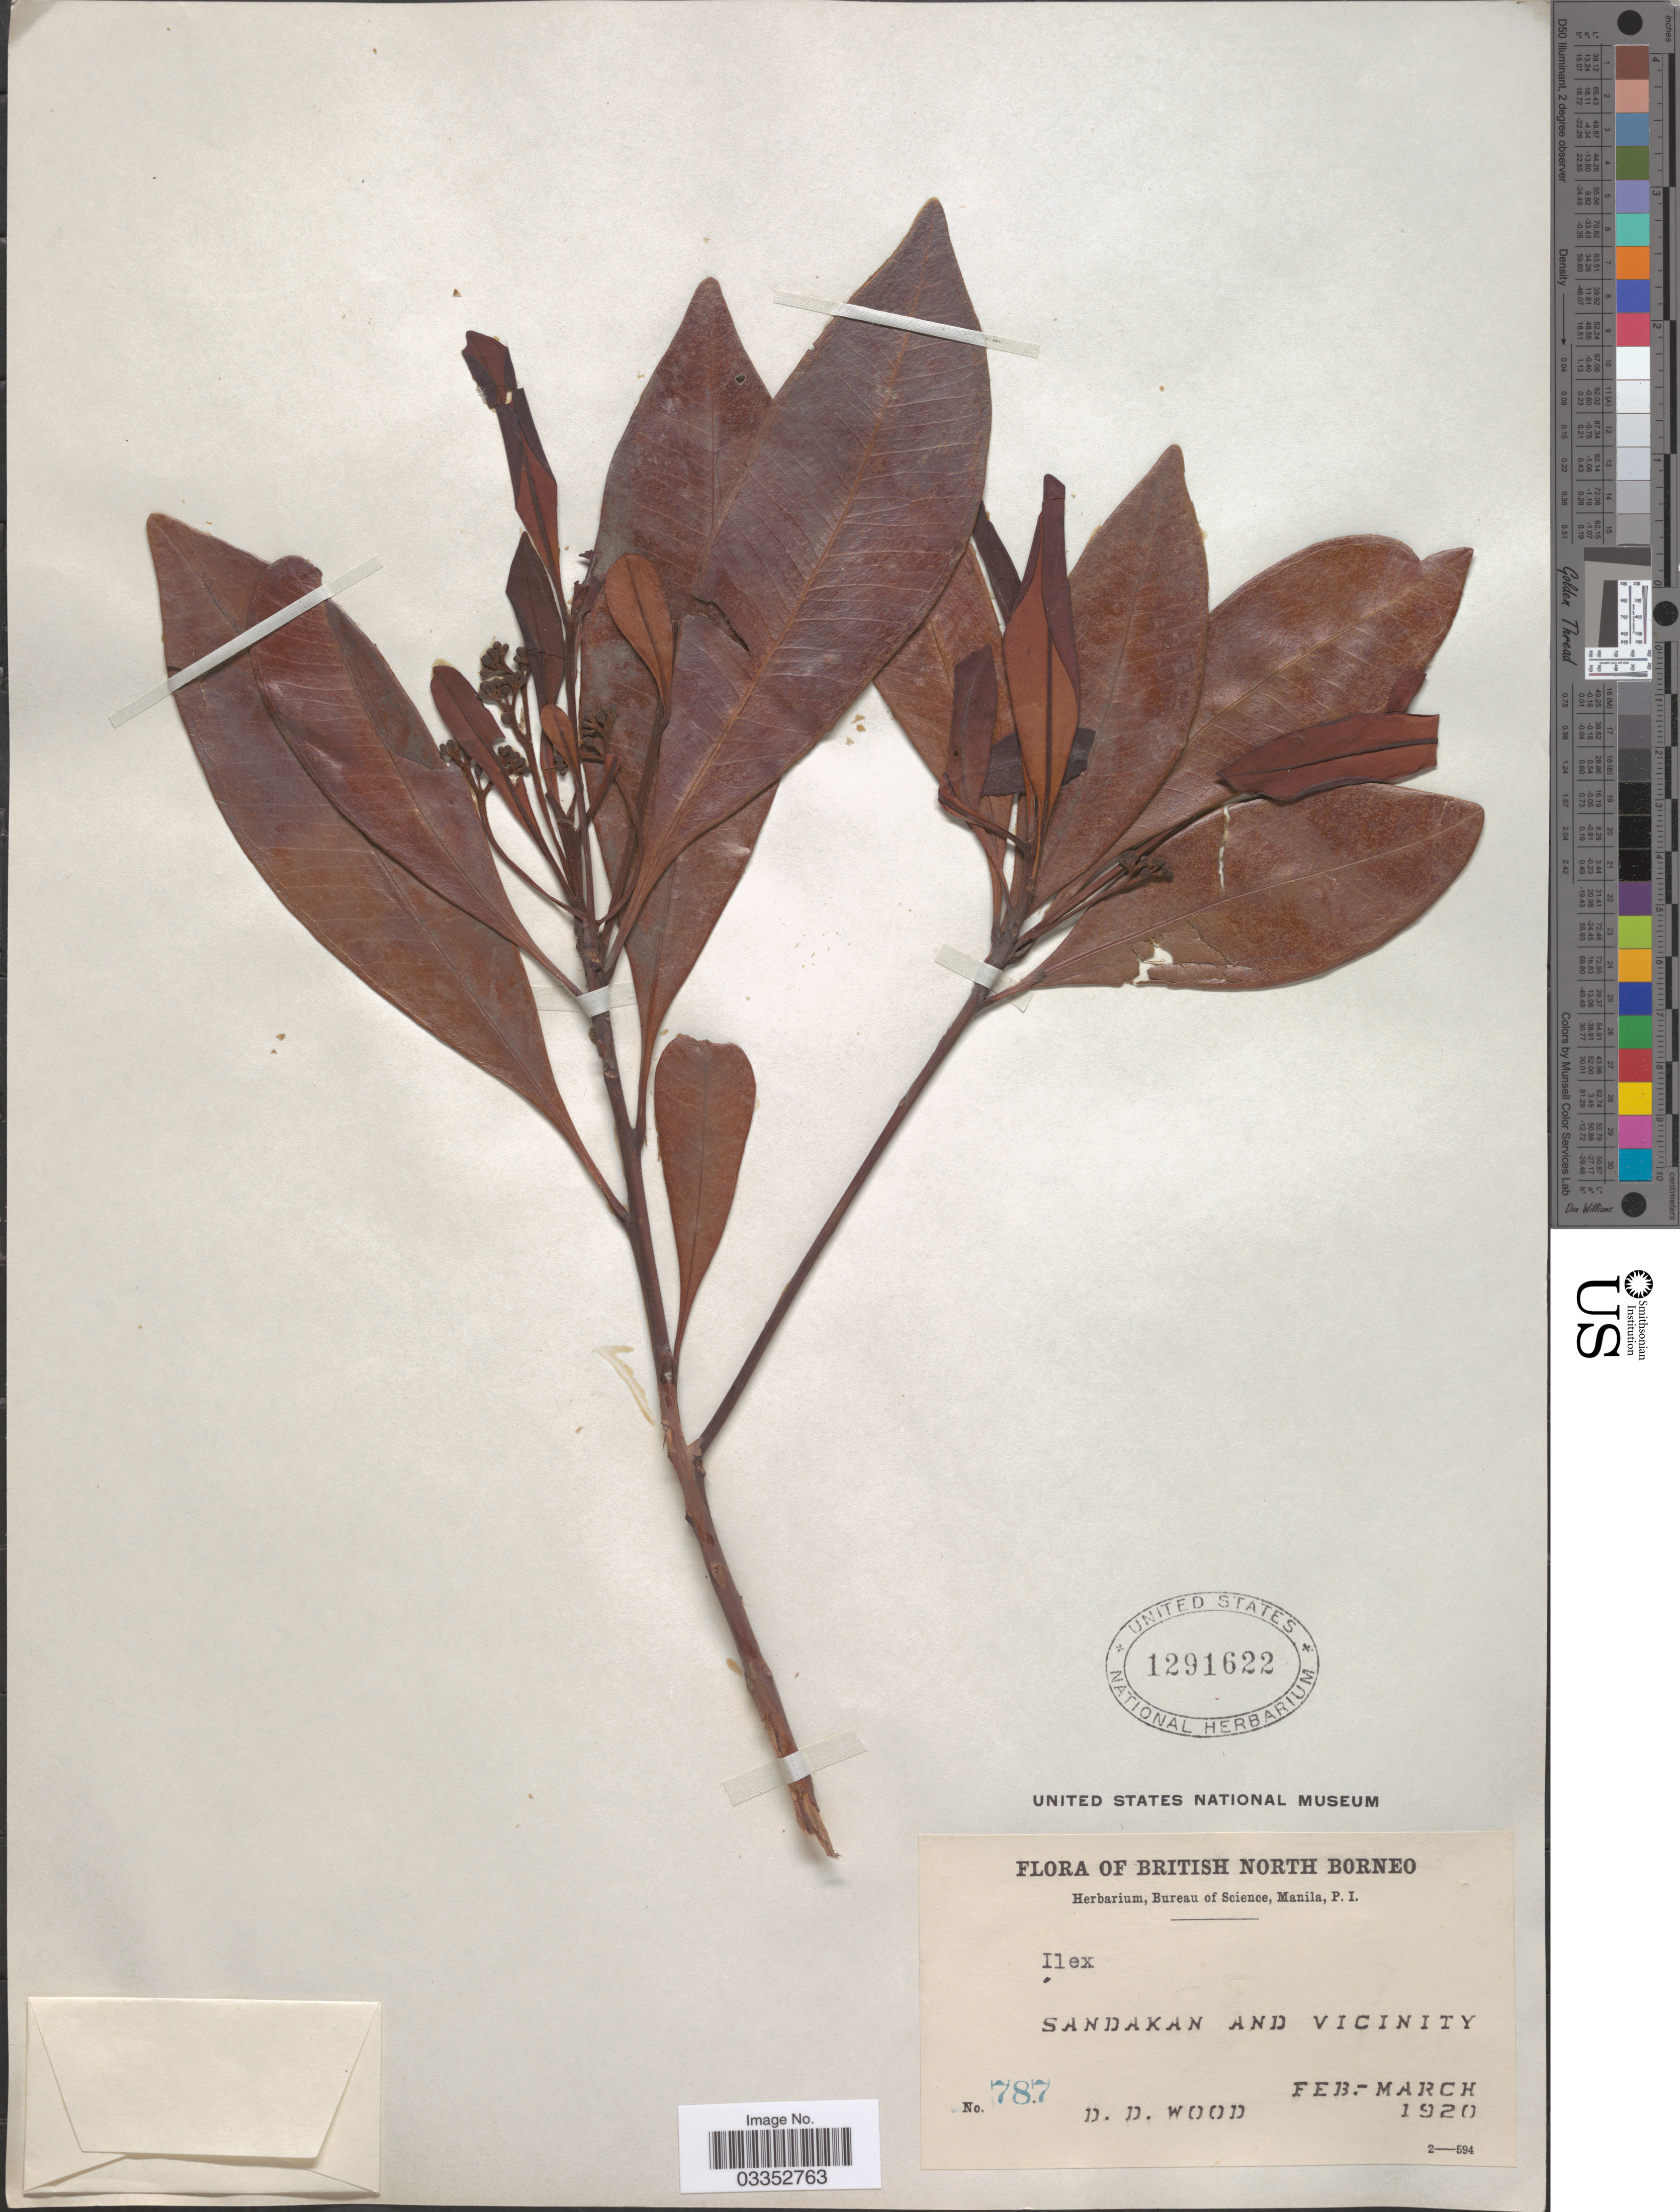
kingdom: Plantae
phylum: Tracheophyta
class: Magnoliopsida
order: Aquifoliales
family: Aquifoliaceae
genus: Ilex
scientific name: Ilex sp.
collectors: D. Wood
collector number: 787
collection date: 1920-02/1920-03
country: Malaysia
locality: British North Borneo. Sandakan and vicinity.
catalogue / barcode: US 1291622